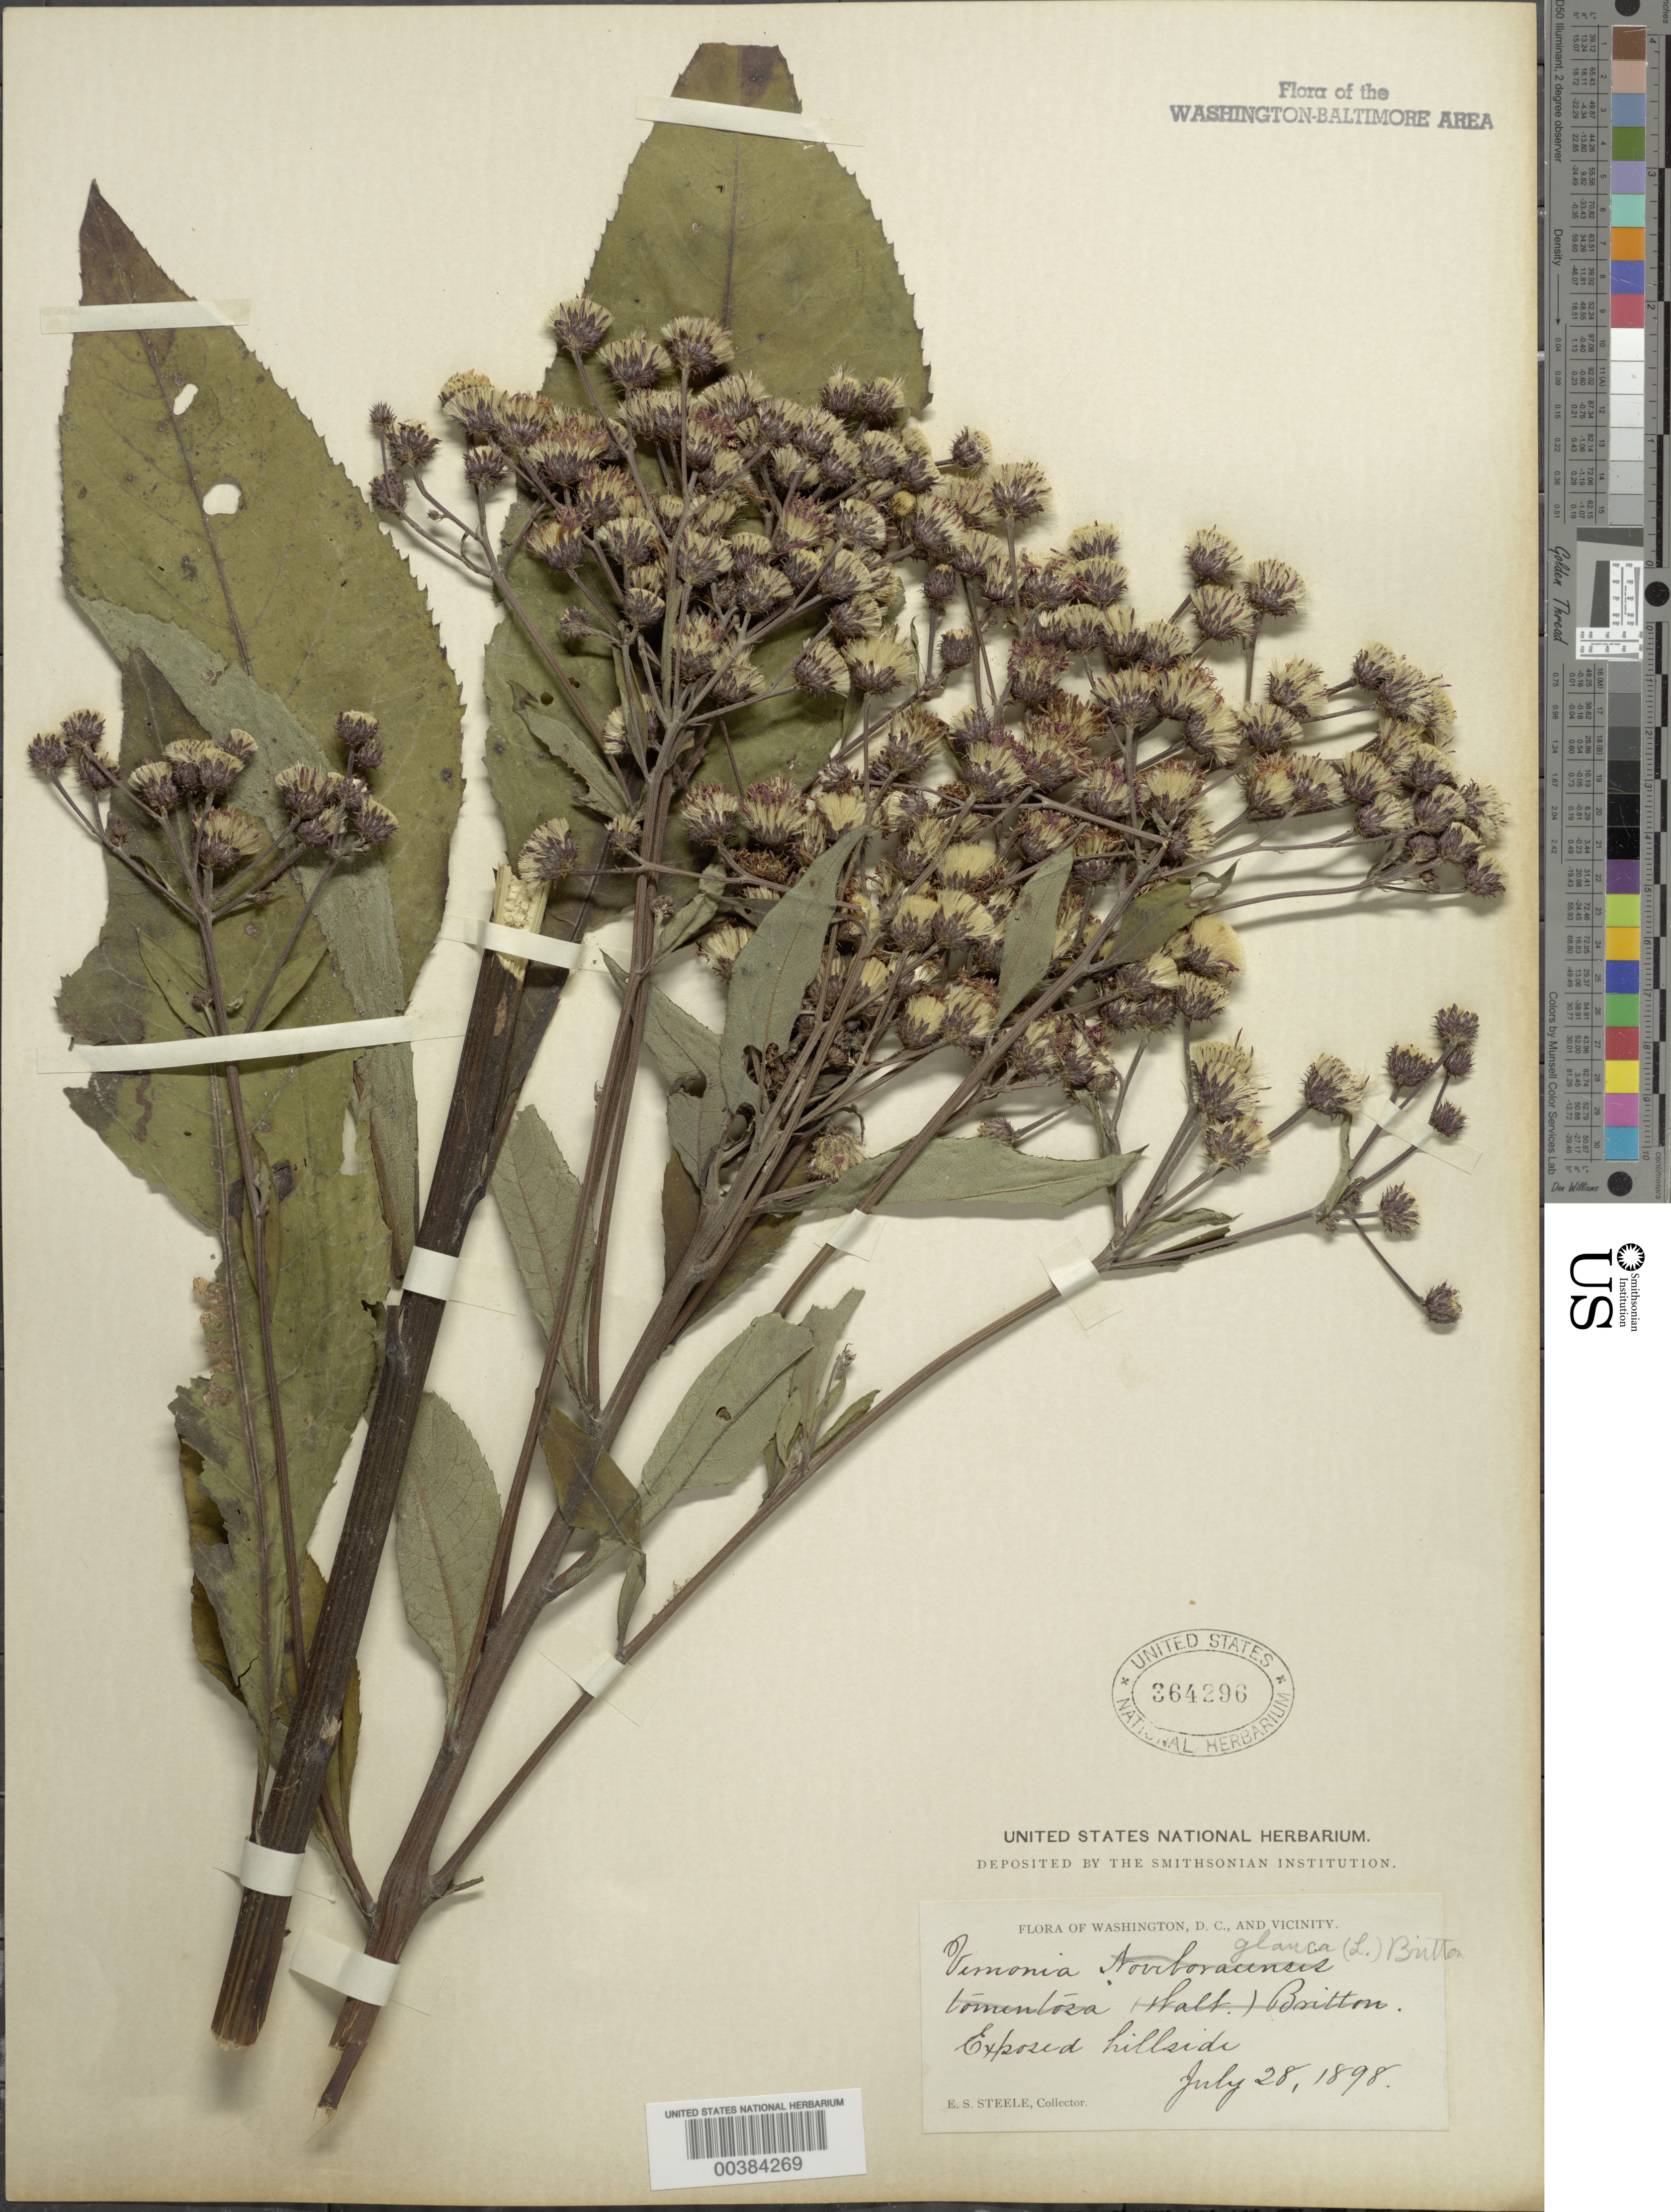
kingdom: Plantae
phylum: Tracheophyta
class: Magnoliopsida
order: Asterales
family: Asteraceae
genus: Vernonia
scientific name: Vernonia glauca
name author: (L.) Willd.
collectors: E. Steele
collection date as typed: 28 Jul 1898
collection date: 1898-07-28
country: United States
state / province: District of Columbia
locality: Washington DC Area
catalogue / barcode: US 364296